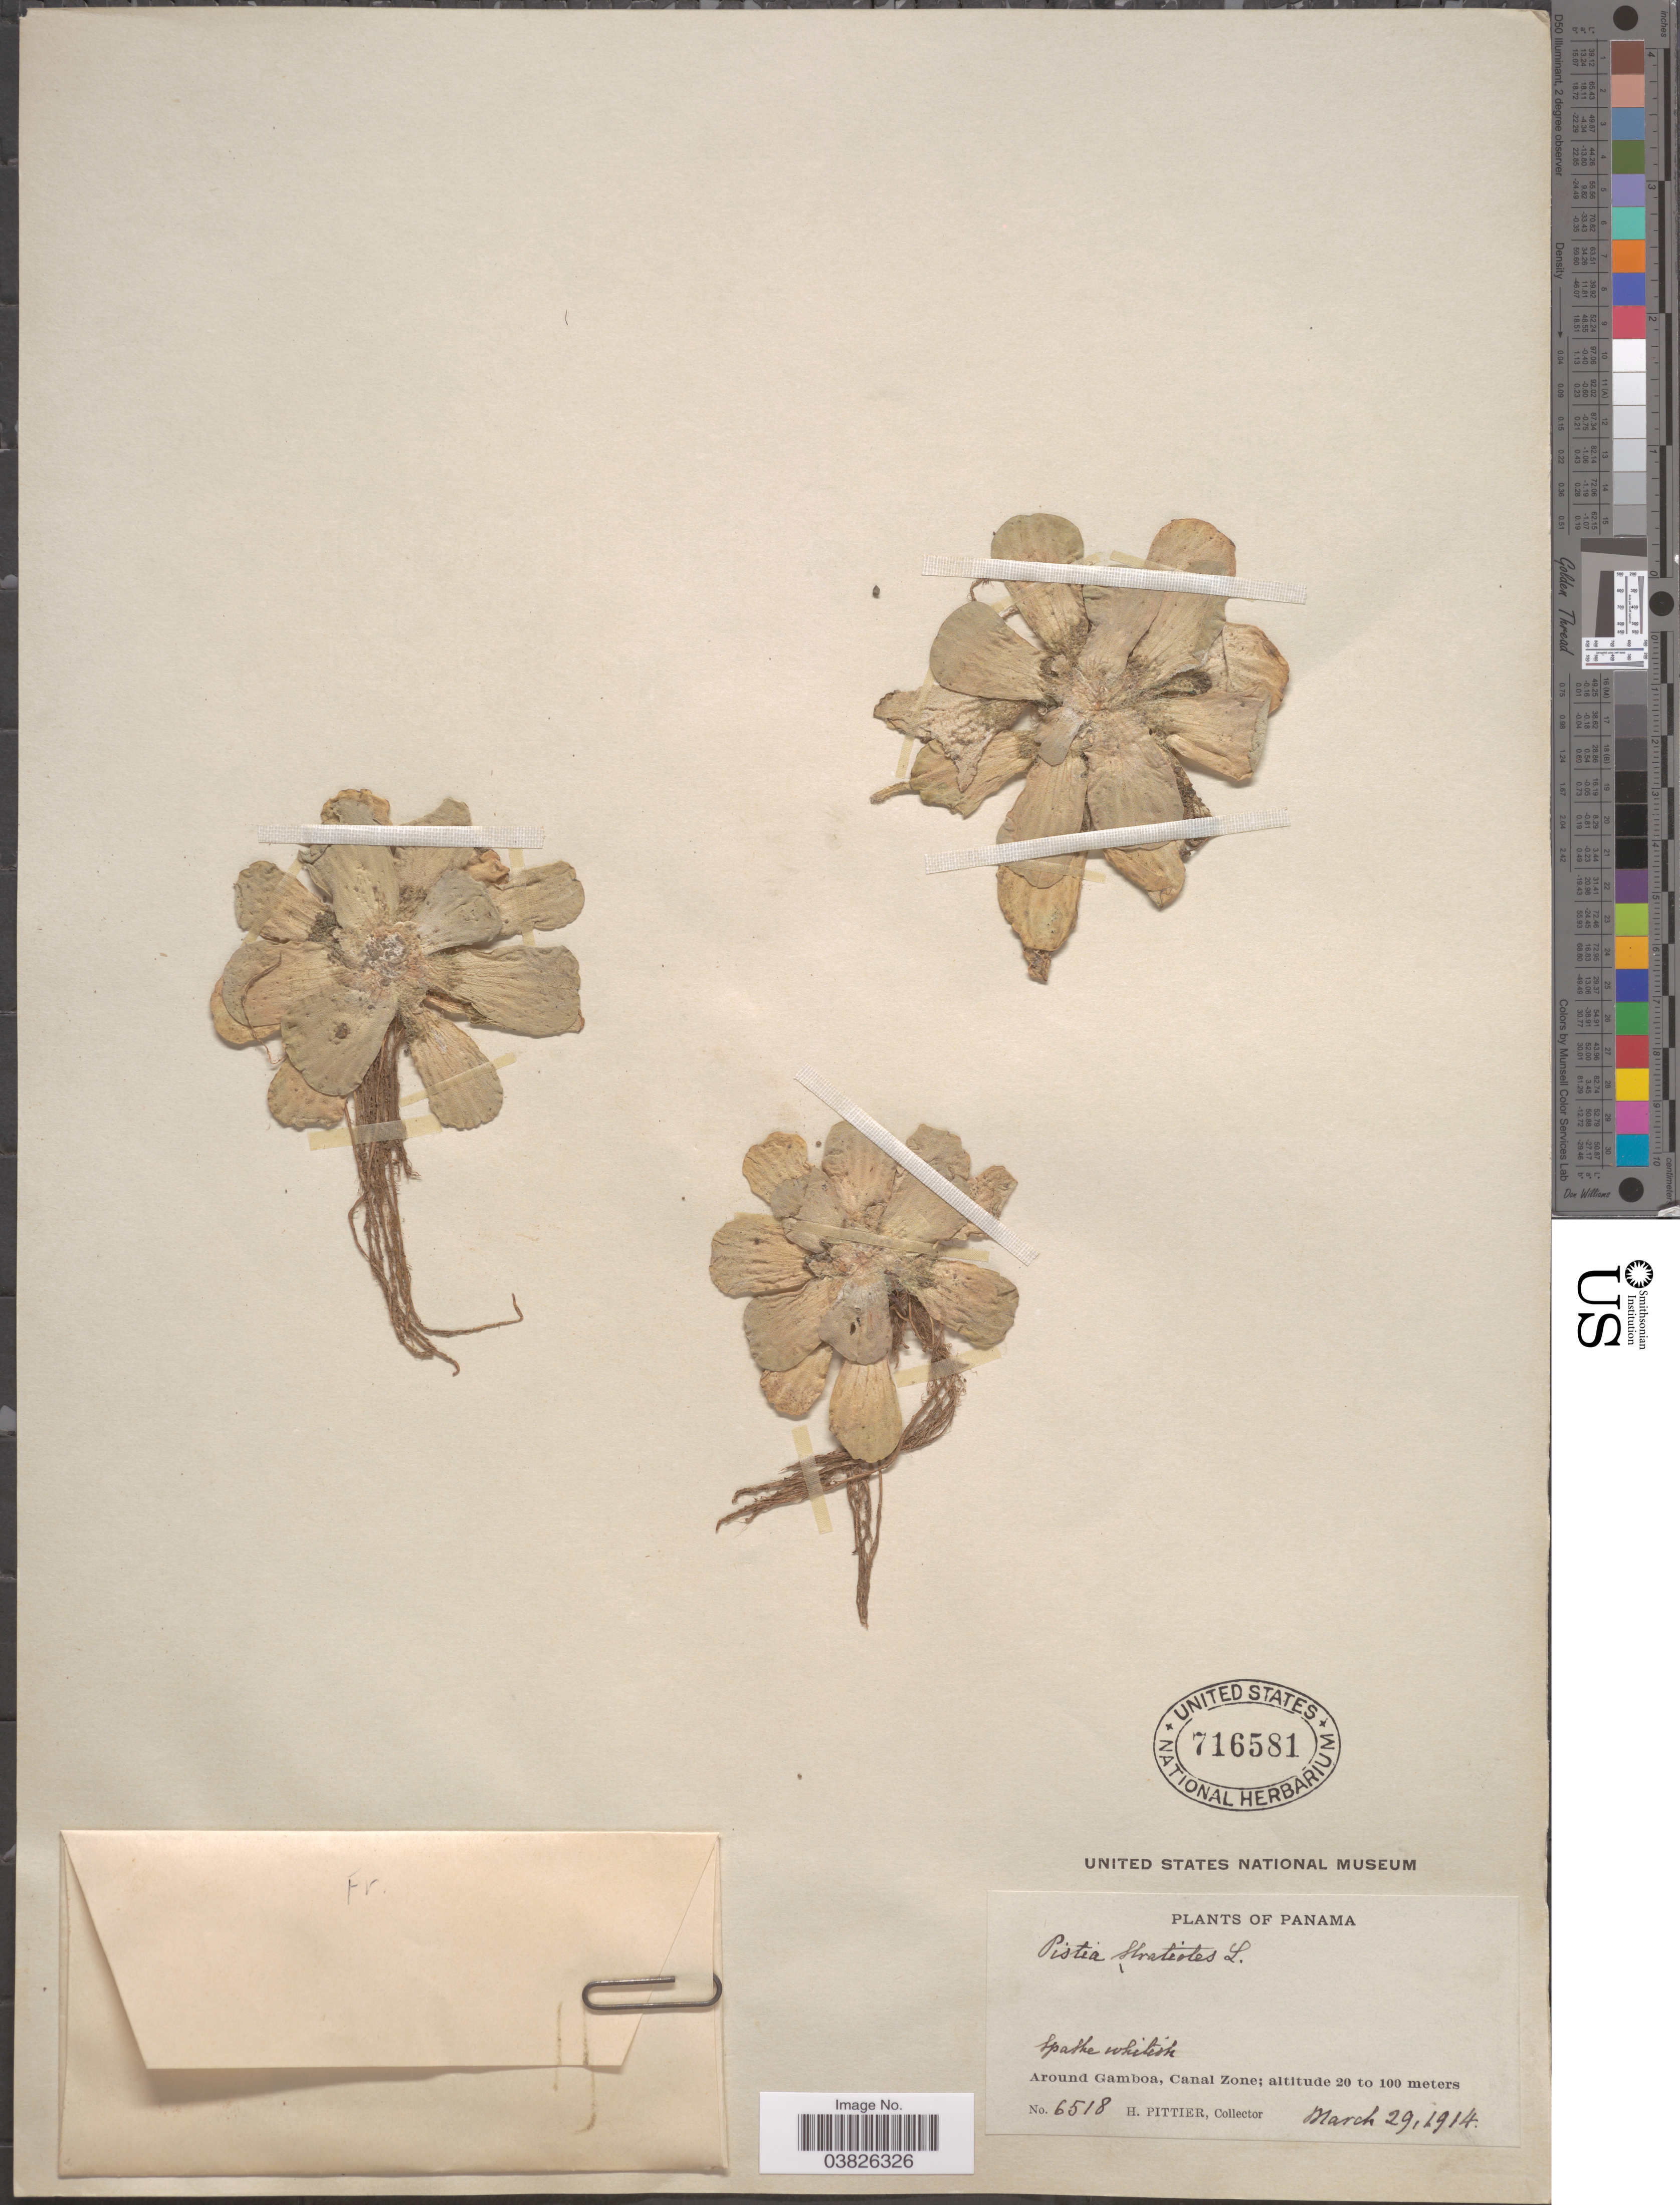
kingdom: Plantae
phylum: Tracheophyta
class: Liliopsida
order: Alismatales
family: Araceae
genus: Pistia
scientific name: Pistia stratiotes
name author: L.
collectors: H. F. Pittier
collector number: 6518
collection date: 1914-03-29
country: Panama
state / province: Colón / Panamá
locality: Around Gamboa, Canal Zone.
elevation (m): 20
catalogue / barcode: US 716581